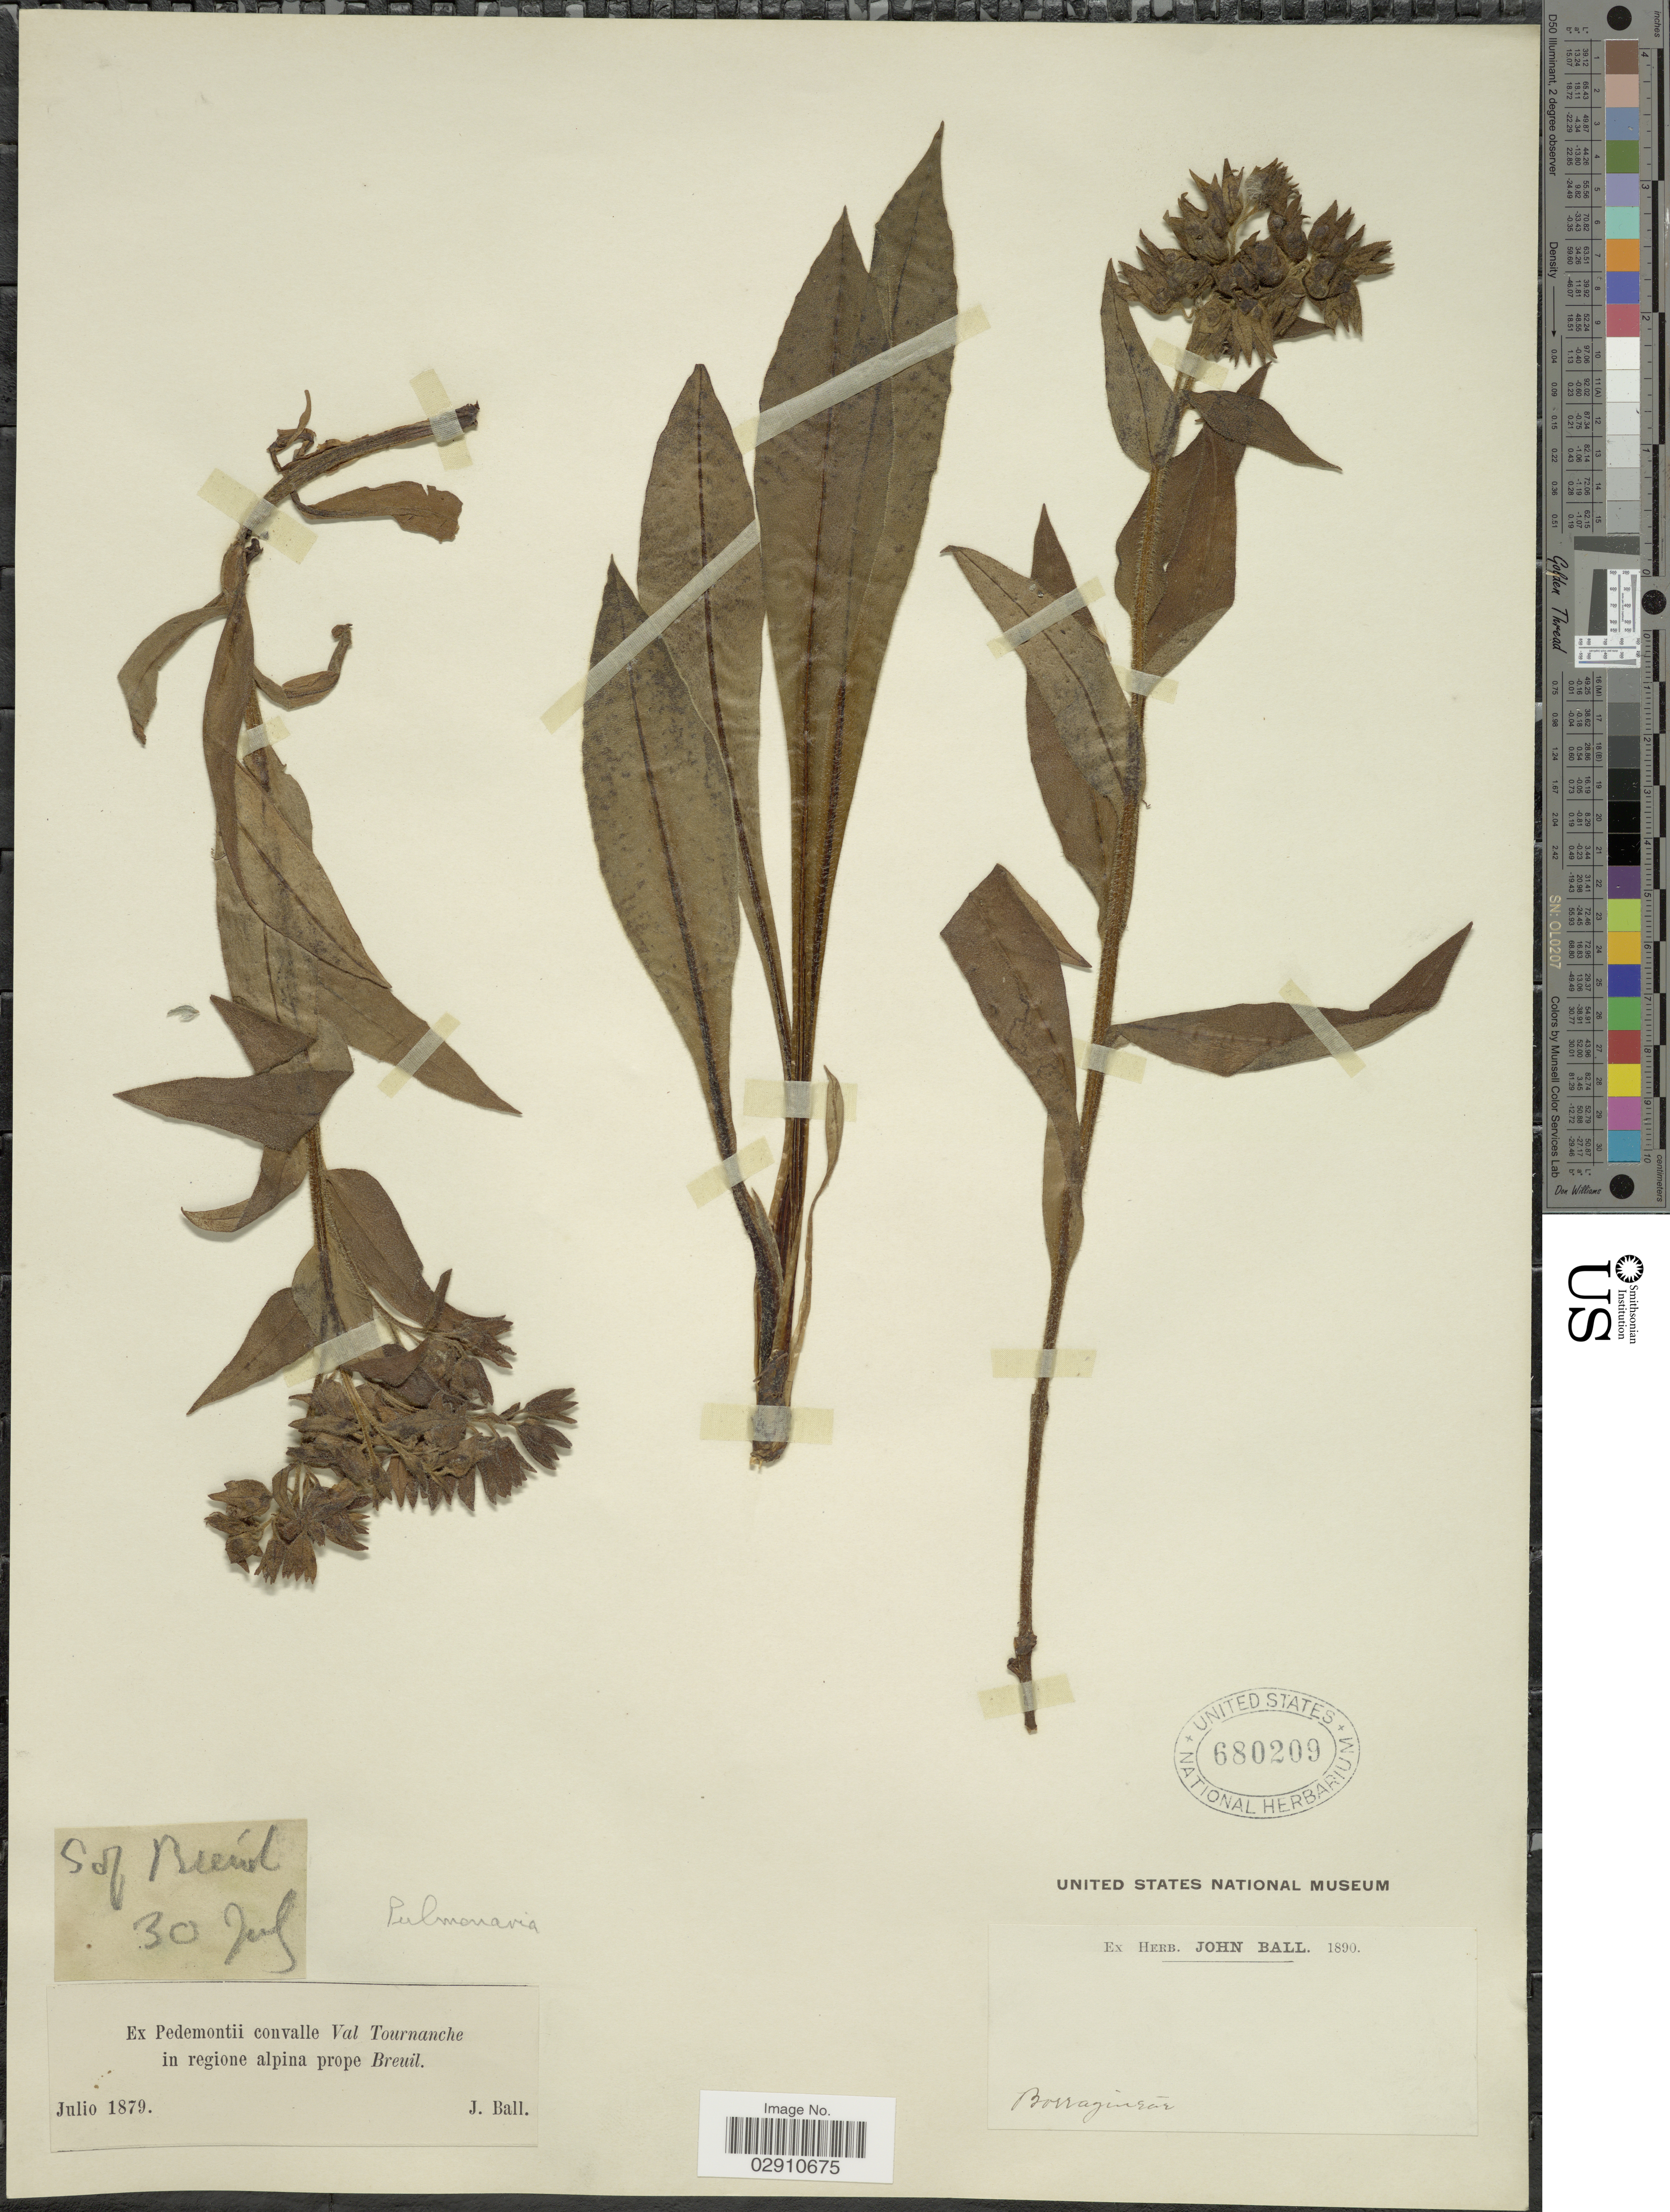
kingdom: Plantae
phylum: Tracheophyta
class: Magnoliopsida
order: Boraginales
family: Boraginaceae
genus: Pulmonaria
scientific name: Pulmonaria sp.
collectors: J. Ball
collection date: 1879-07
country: Italy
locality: Pedemontii convalle Val Tournanche in regione alpina prope Breuil.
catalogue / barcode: US 680209